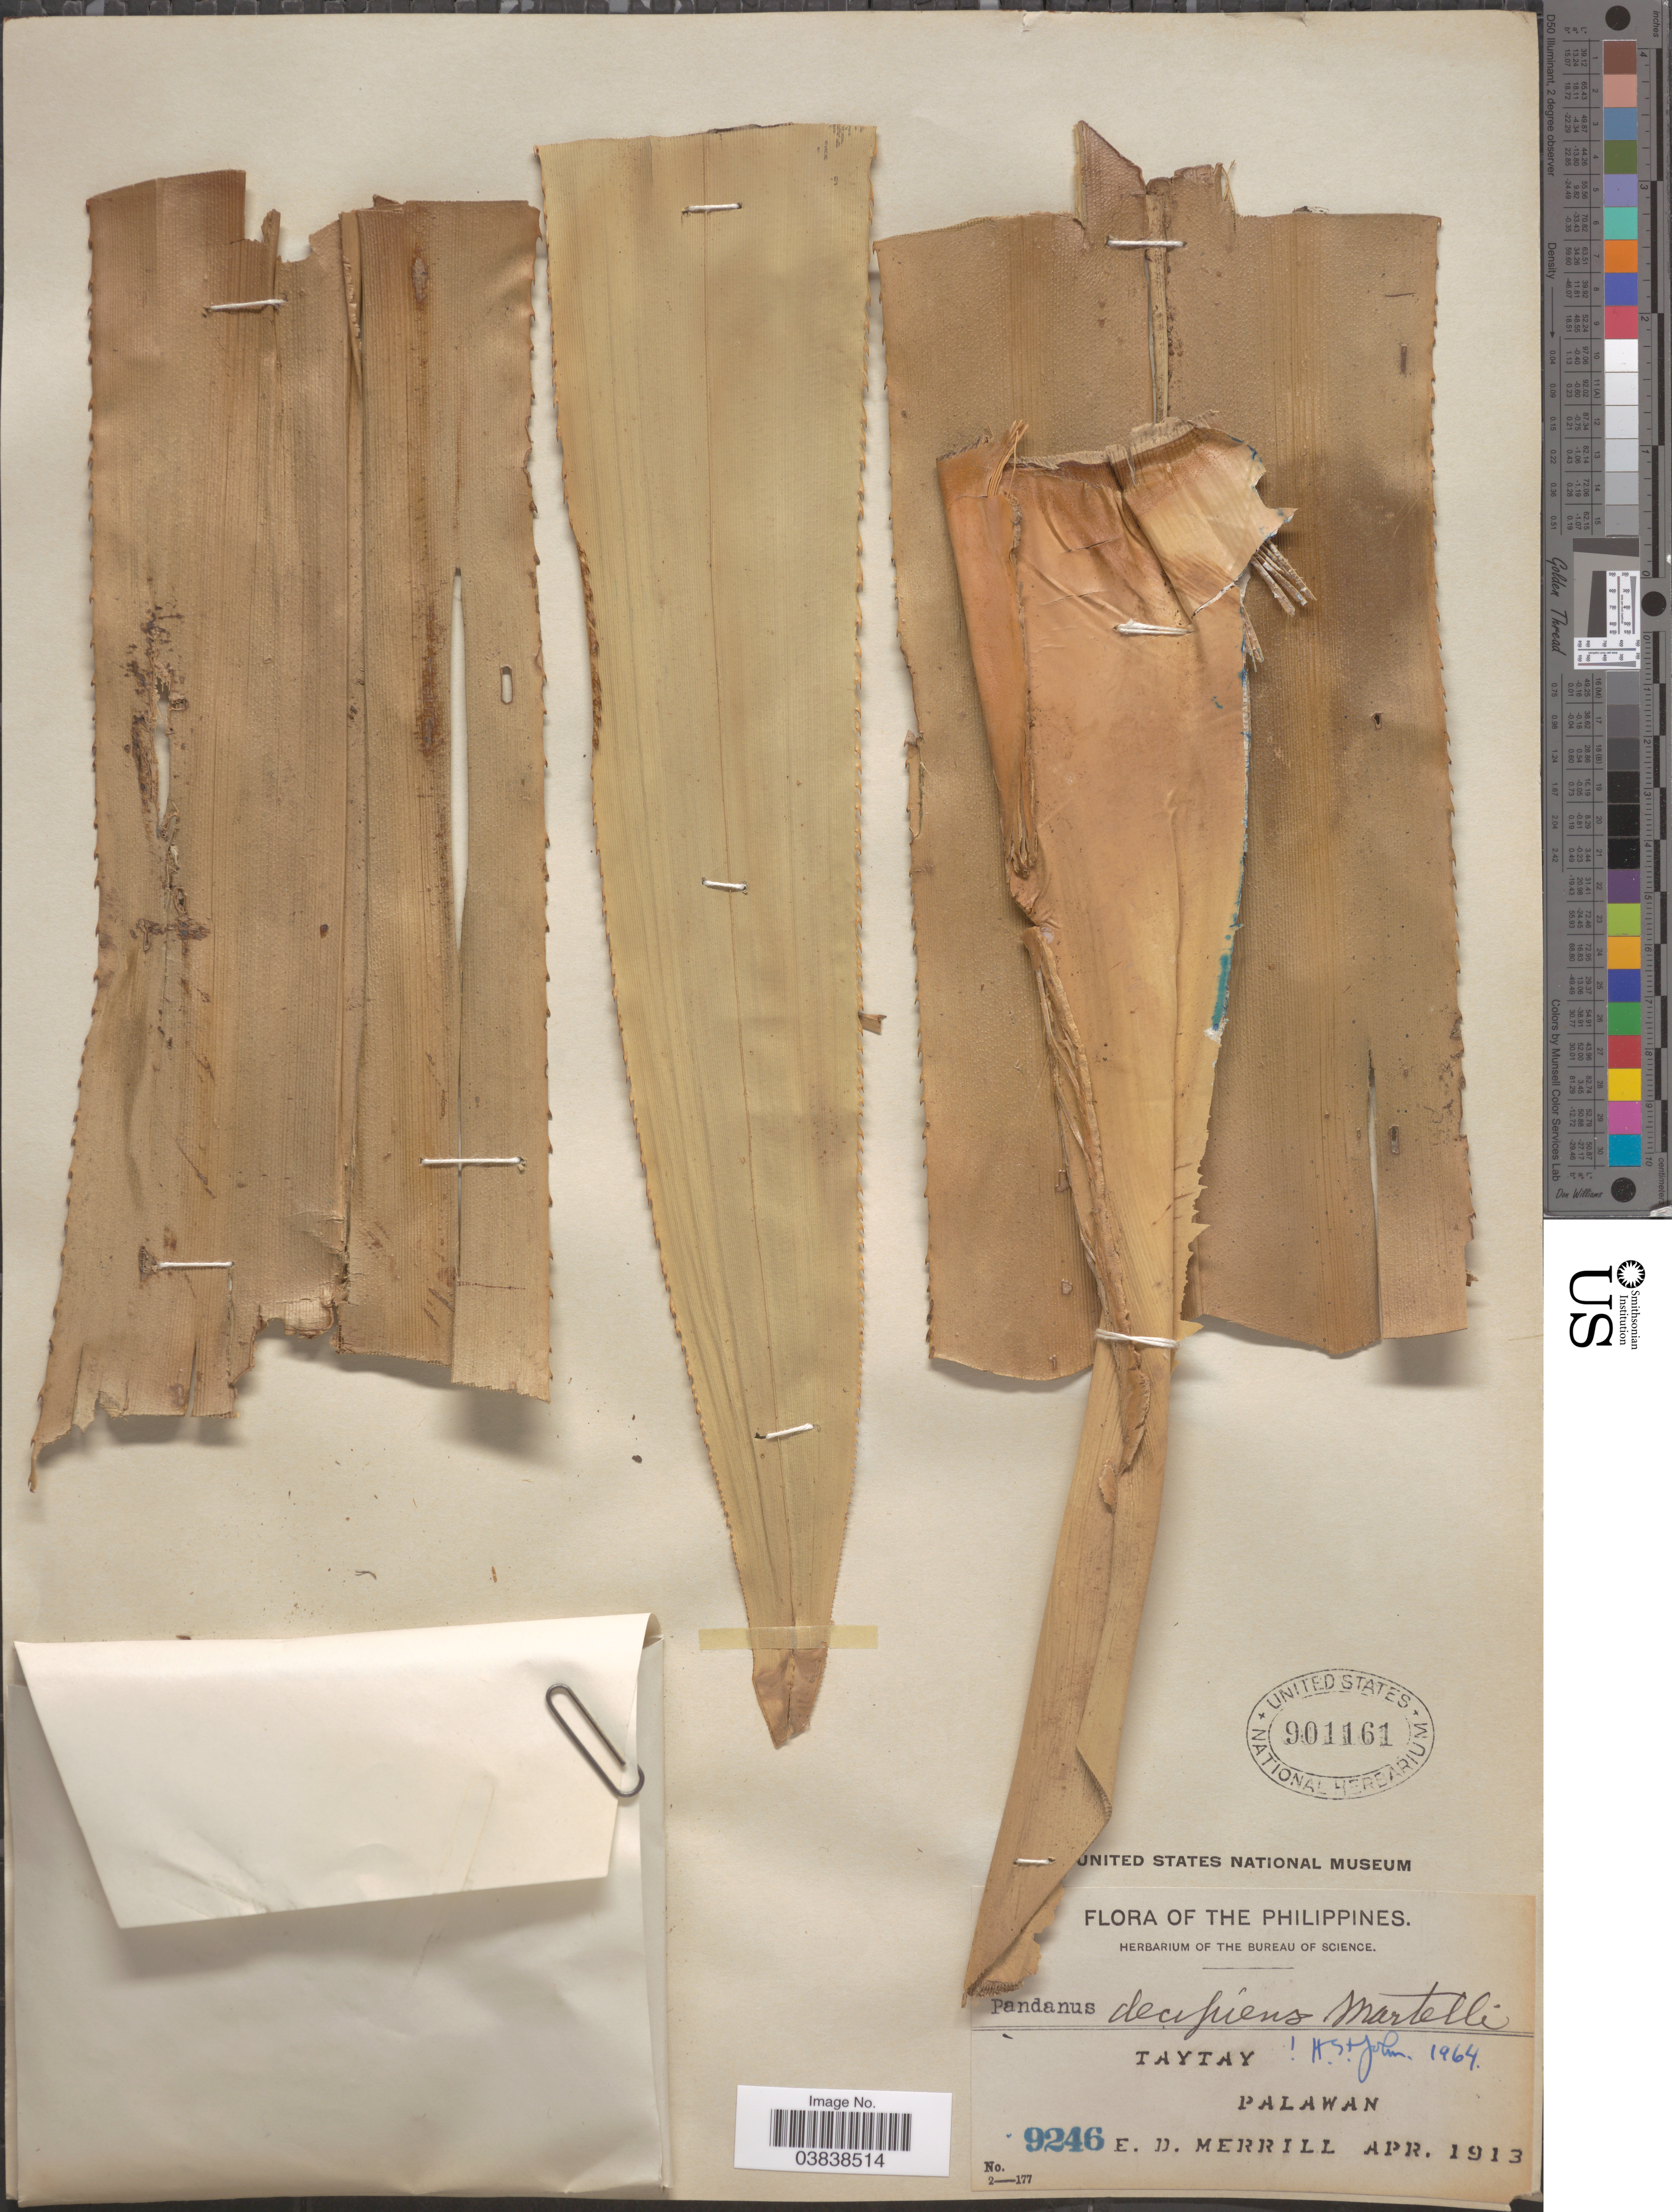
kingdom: Plantae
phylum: Tracheophyta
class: Liliopsida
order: Pandanales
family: Pandanaceae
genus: Pandanus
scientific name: Pandanus decipiens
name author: Martelli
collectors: E. D. Merrill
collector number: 9246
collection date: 1913-04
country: Philippines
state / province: Mimaropa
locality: Taytay, Palawan.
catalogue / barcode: US 901161